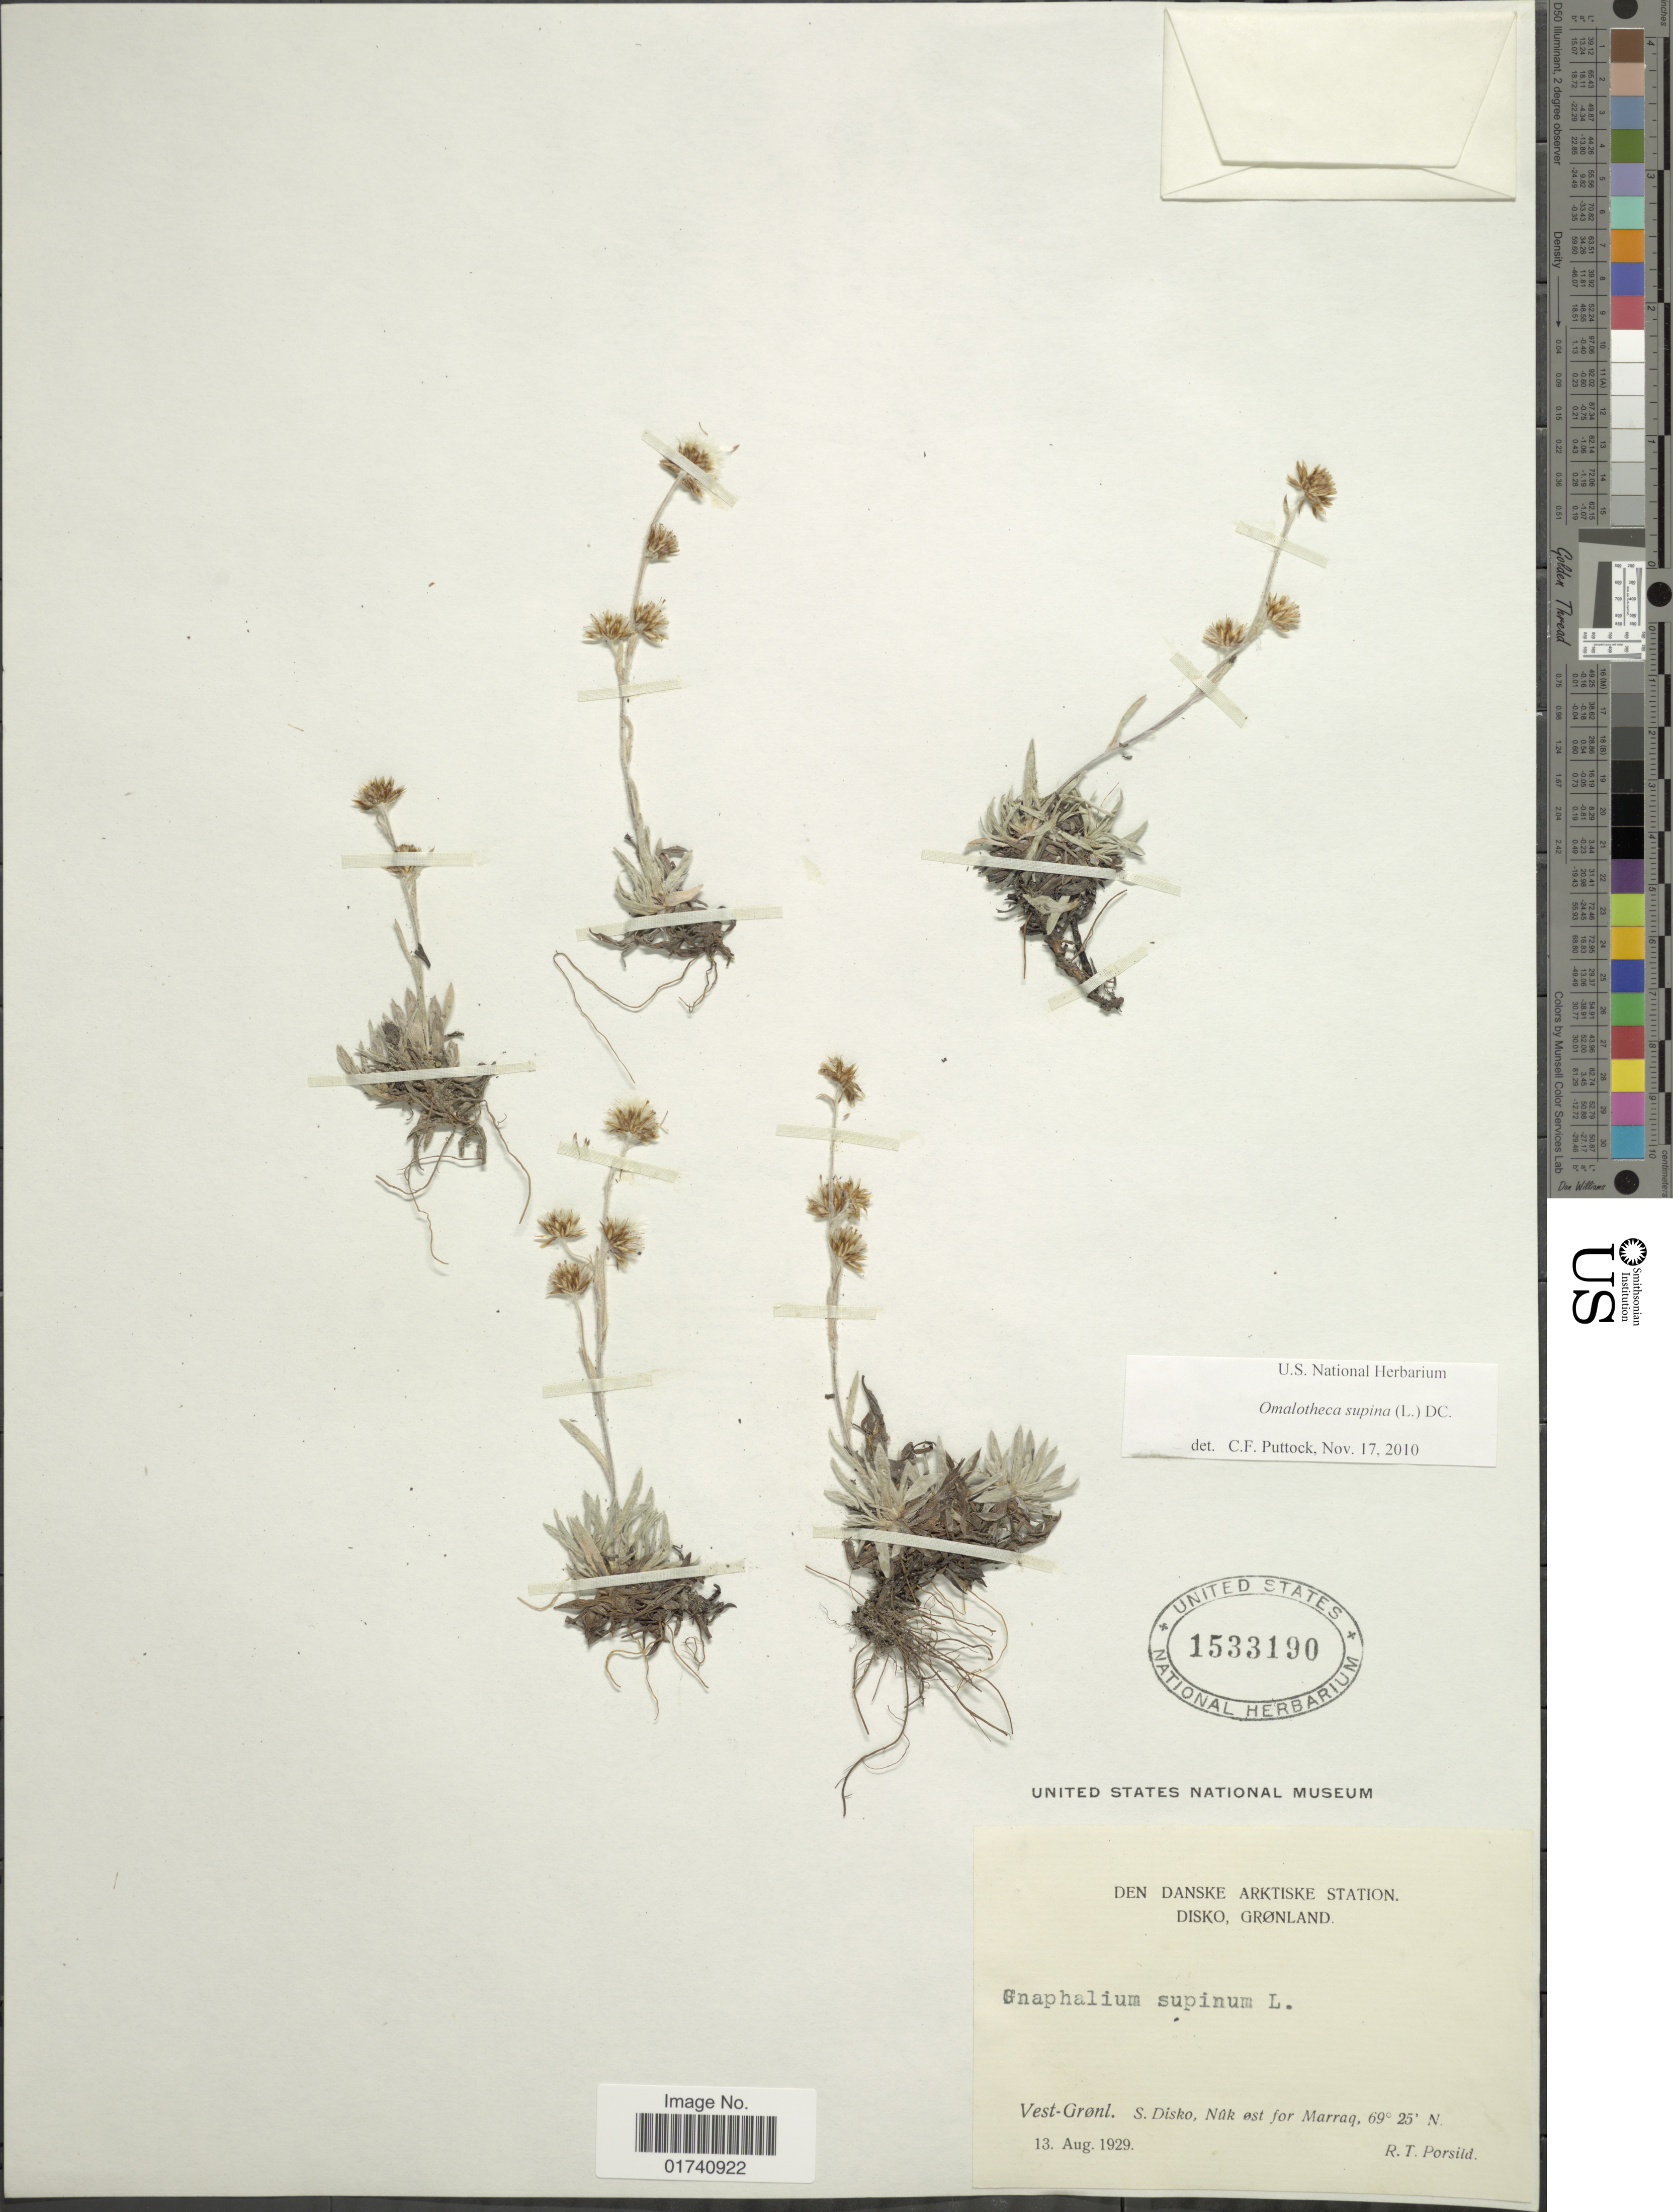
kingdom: Plantae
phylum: Tracheophyta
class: Magnoliopsida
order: Asterales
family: Asteraceae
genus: Omalotheca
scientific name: Omalotheca supina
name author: (L.) DC.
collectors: R. Porslid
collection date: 1929-08-13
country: Greenland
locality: Vest-Gronl. S. Disko, Nuk ost for Marraq.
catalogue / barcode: US 1533190